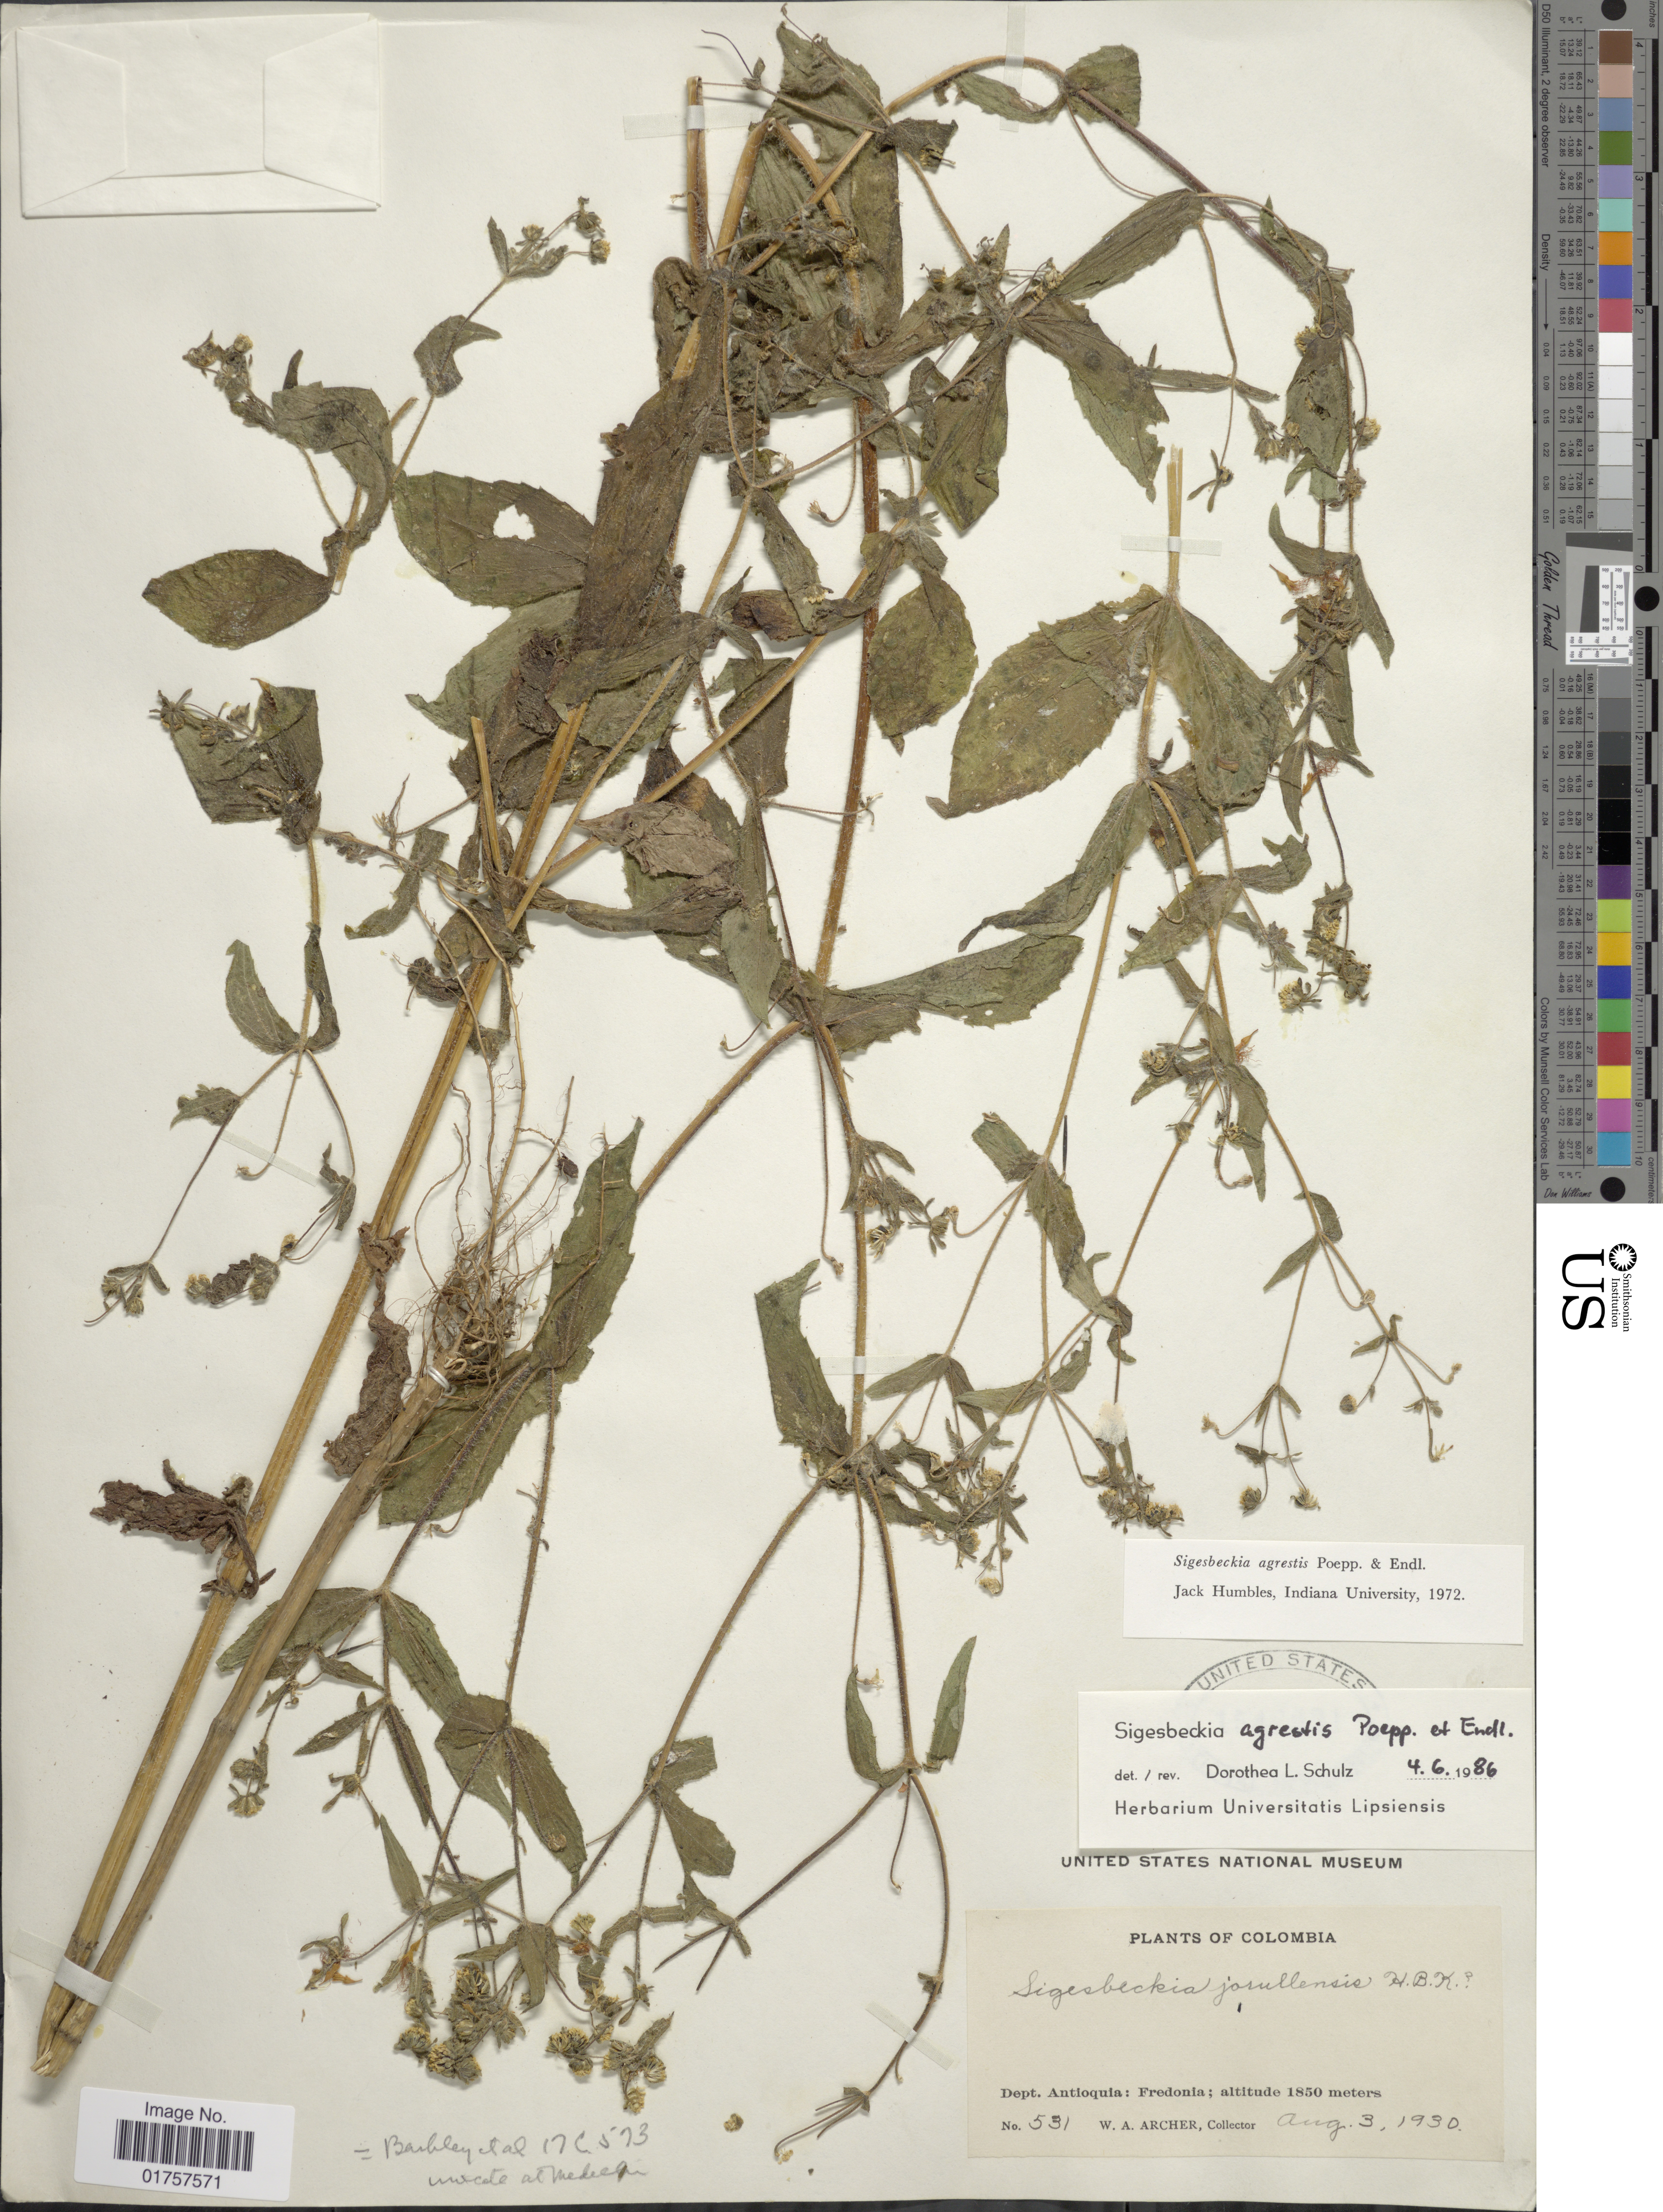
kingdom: Plantae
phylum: Tracheophyta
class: Magnoliopsida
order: Asterales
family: Asteraceae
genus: Sigesbeckia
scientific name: Sigesbeckia agrestis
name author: Poepp.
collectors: W. A. Archer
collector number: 531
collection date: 1930-08-03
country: Colombia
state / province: Antioquia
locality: Fredonia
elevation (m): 1850